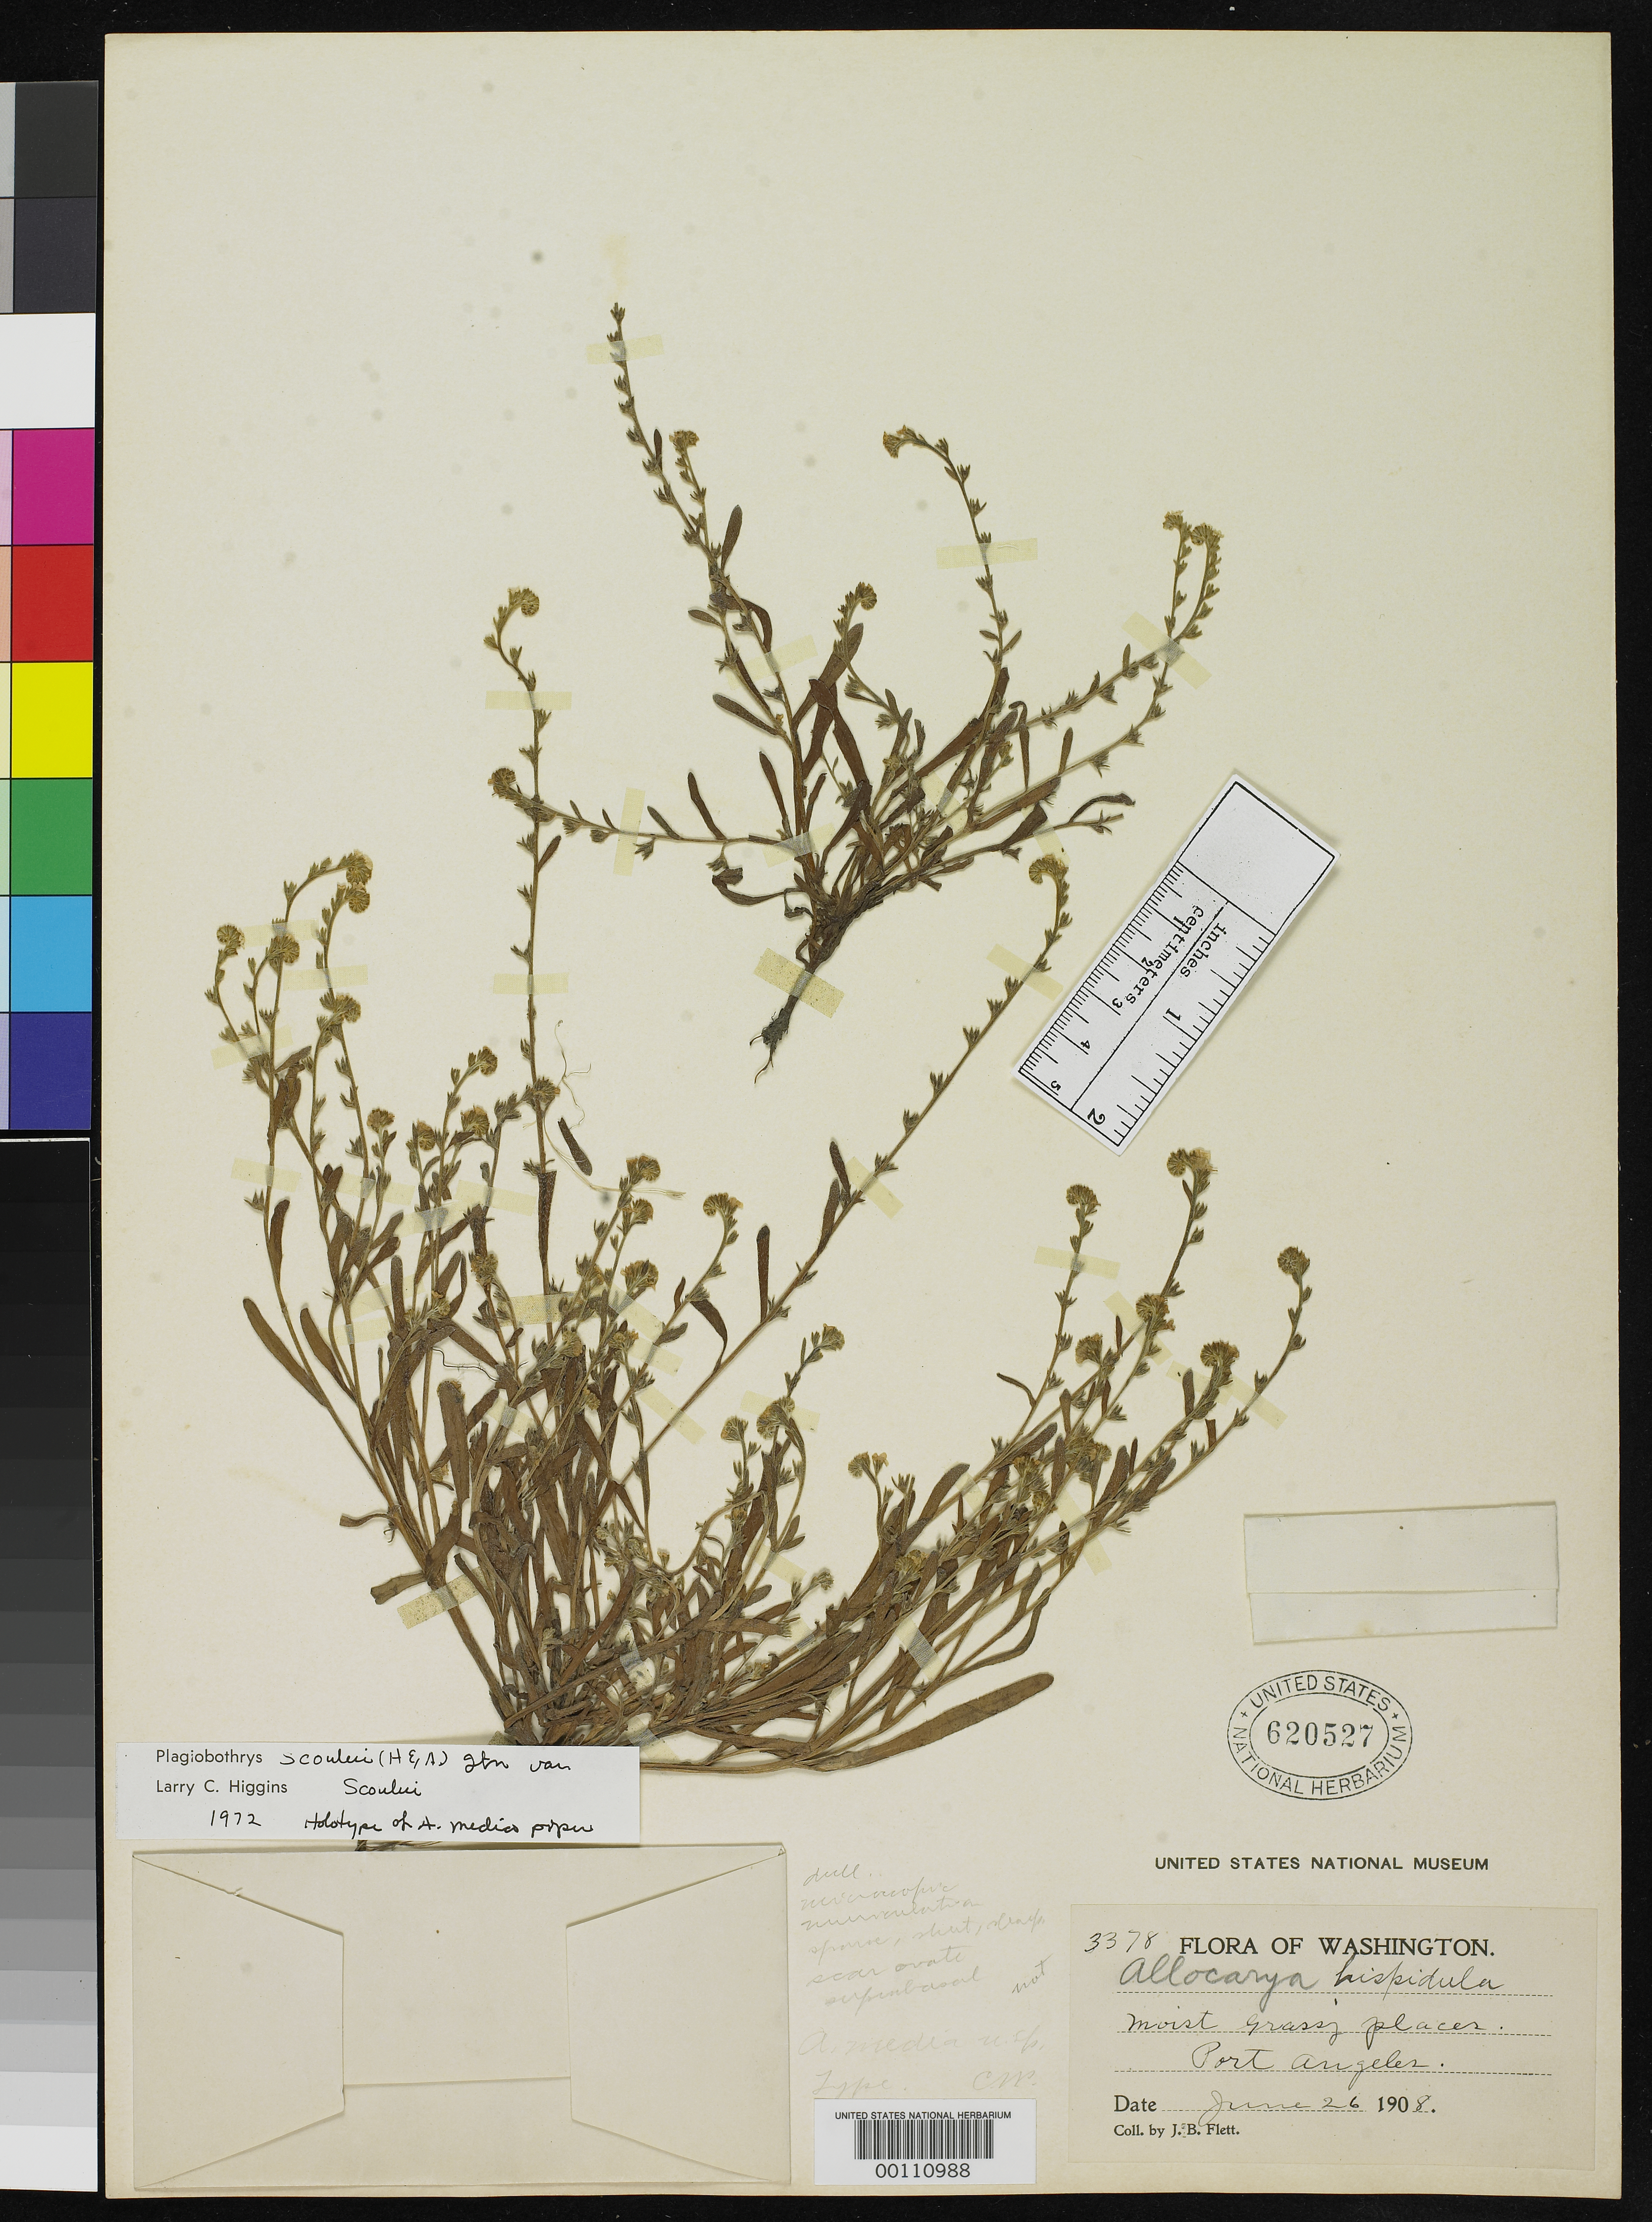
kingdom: Plantae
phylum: Tracheophyta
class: Magnoliopsida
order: Boraginales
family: Boraginaceae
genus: Allocarya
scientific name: Allocarya media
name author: Piper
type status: Holotype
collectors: J. Flett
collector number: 3378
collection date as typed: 26 Jun 1908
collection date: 1908-06-26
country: United States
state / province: Washington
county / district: Clallam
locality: Port Angeles.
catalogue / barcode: US 620527